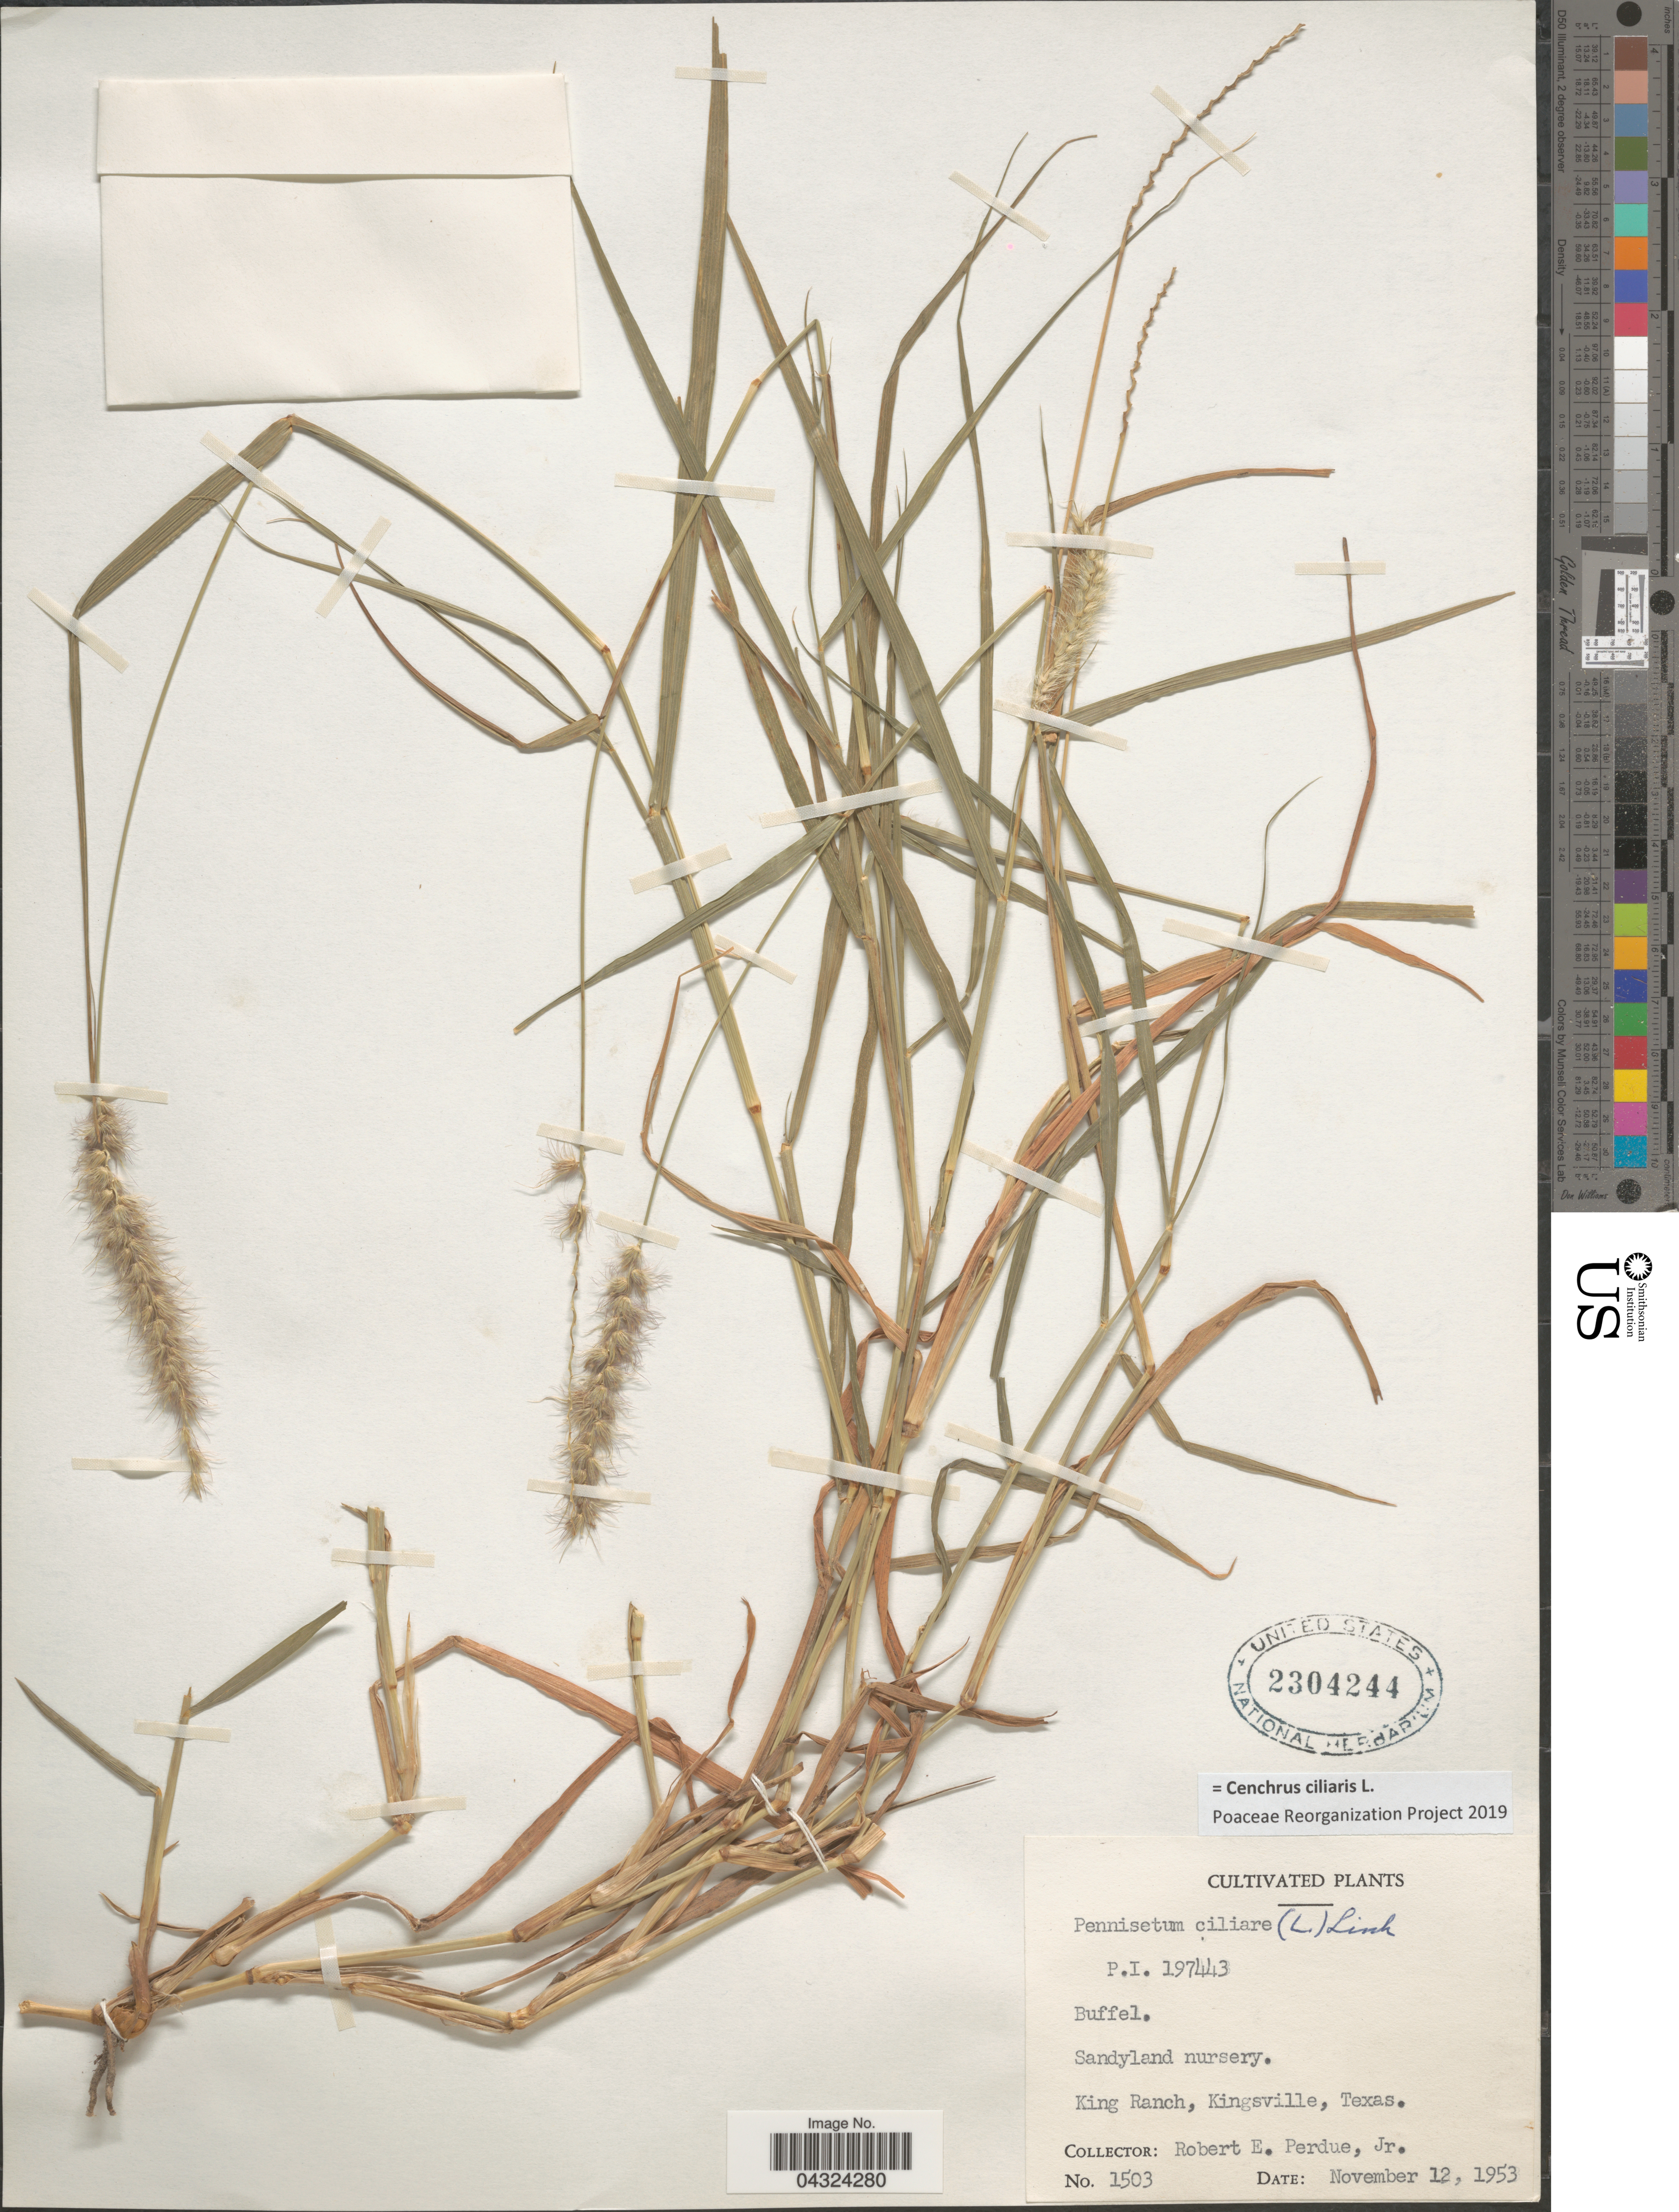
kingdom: Plantae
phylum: Tracheophyta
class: Liliopsida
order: Poales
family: Poaceae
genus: Cenchrus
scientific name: Cenchrus ciliaris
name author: L.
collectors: R. E. Perdue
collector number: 1503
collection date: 1953-11-12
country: United States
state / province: Texas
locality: Buffel. Sandyland nursery. King Ranch, Kingsville.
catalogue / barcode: US 2304244